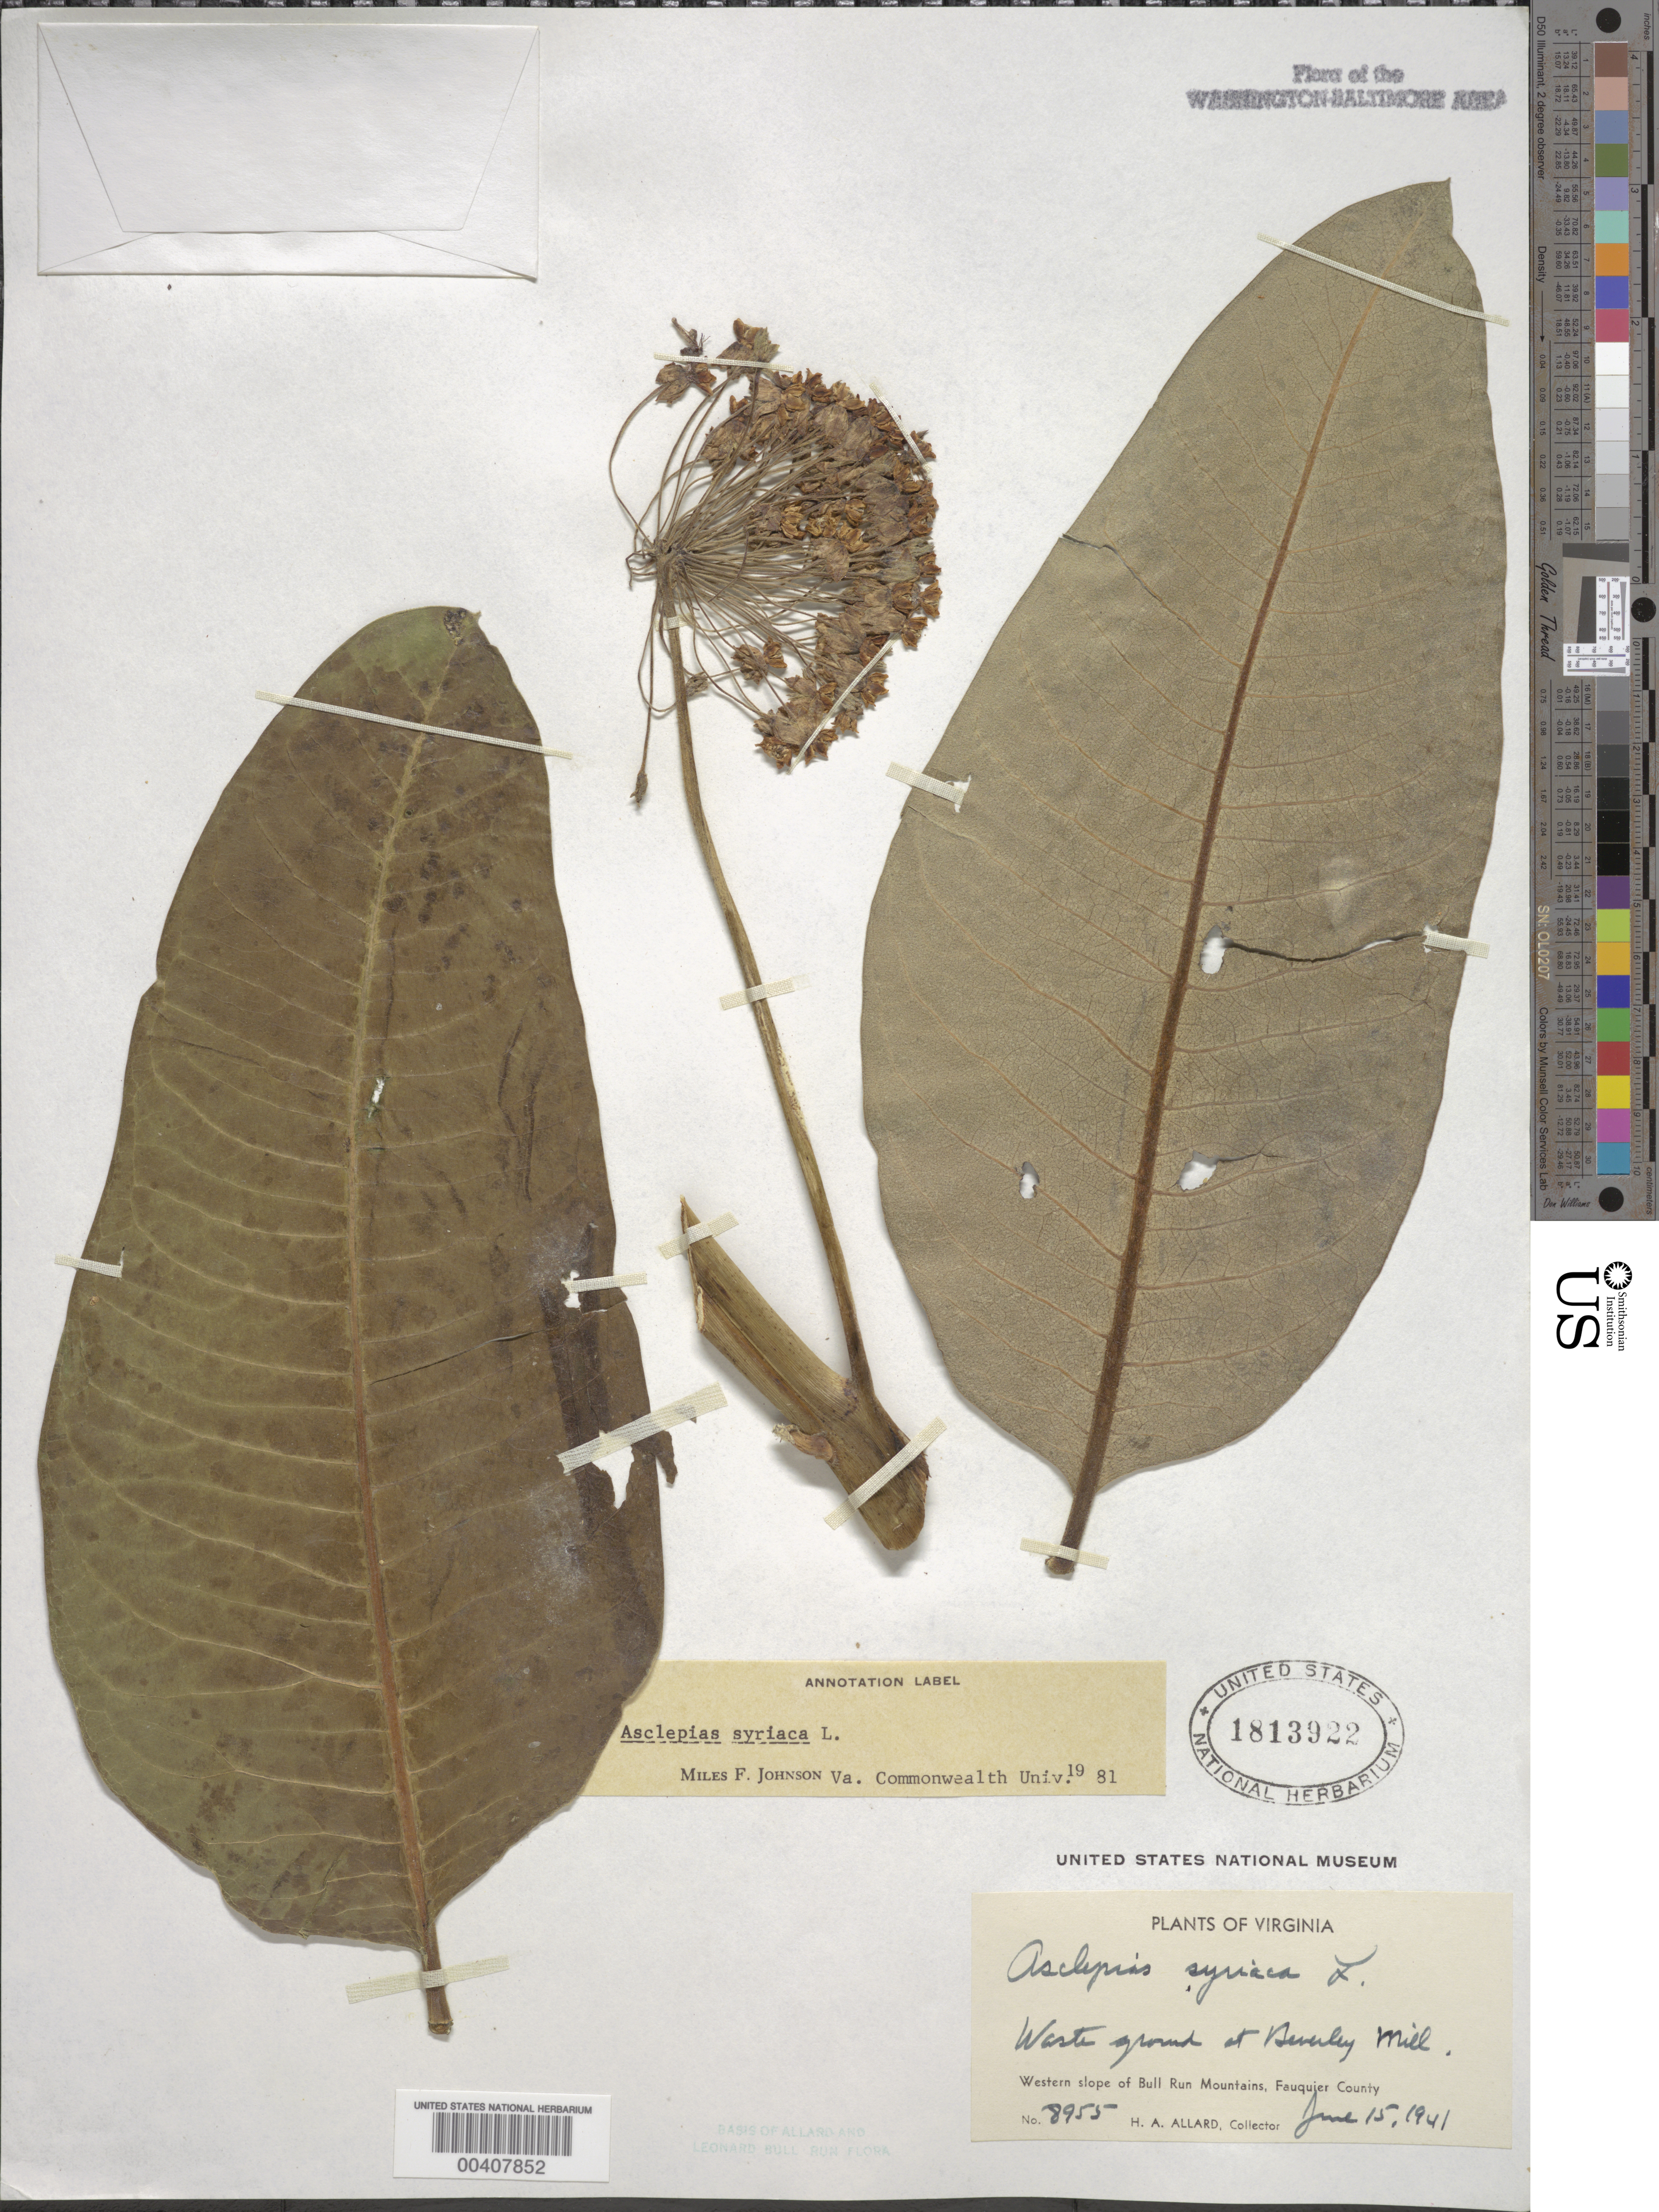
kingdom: Plantae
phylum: Tracheophyta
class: Magnoliopsida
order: Gentianales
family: Apocynaceae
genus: Asclepias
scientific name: Asclepias syriaca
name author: L.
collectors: H. A. Allard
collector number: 8955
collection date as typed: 15 Jun 1941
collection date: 1941-06-15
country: United States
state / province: Virginia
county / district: Fauquier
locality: Beverley Mill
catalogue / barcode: US 1813922